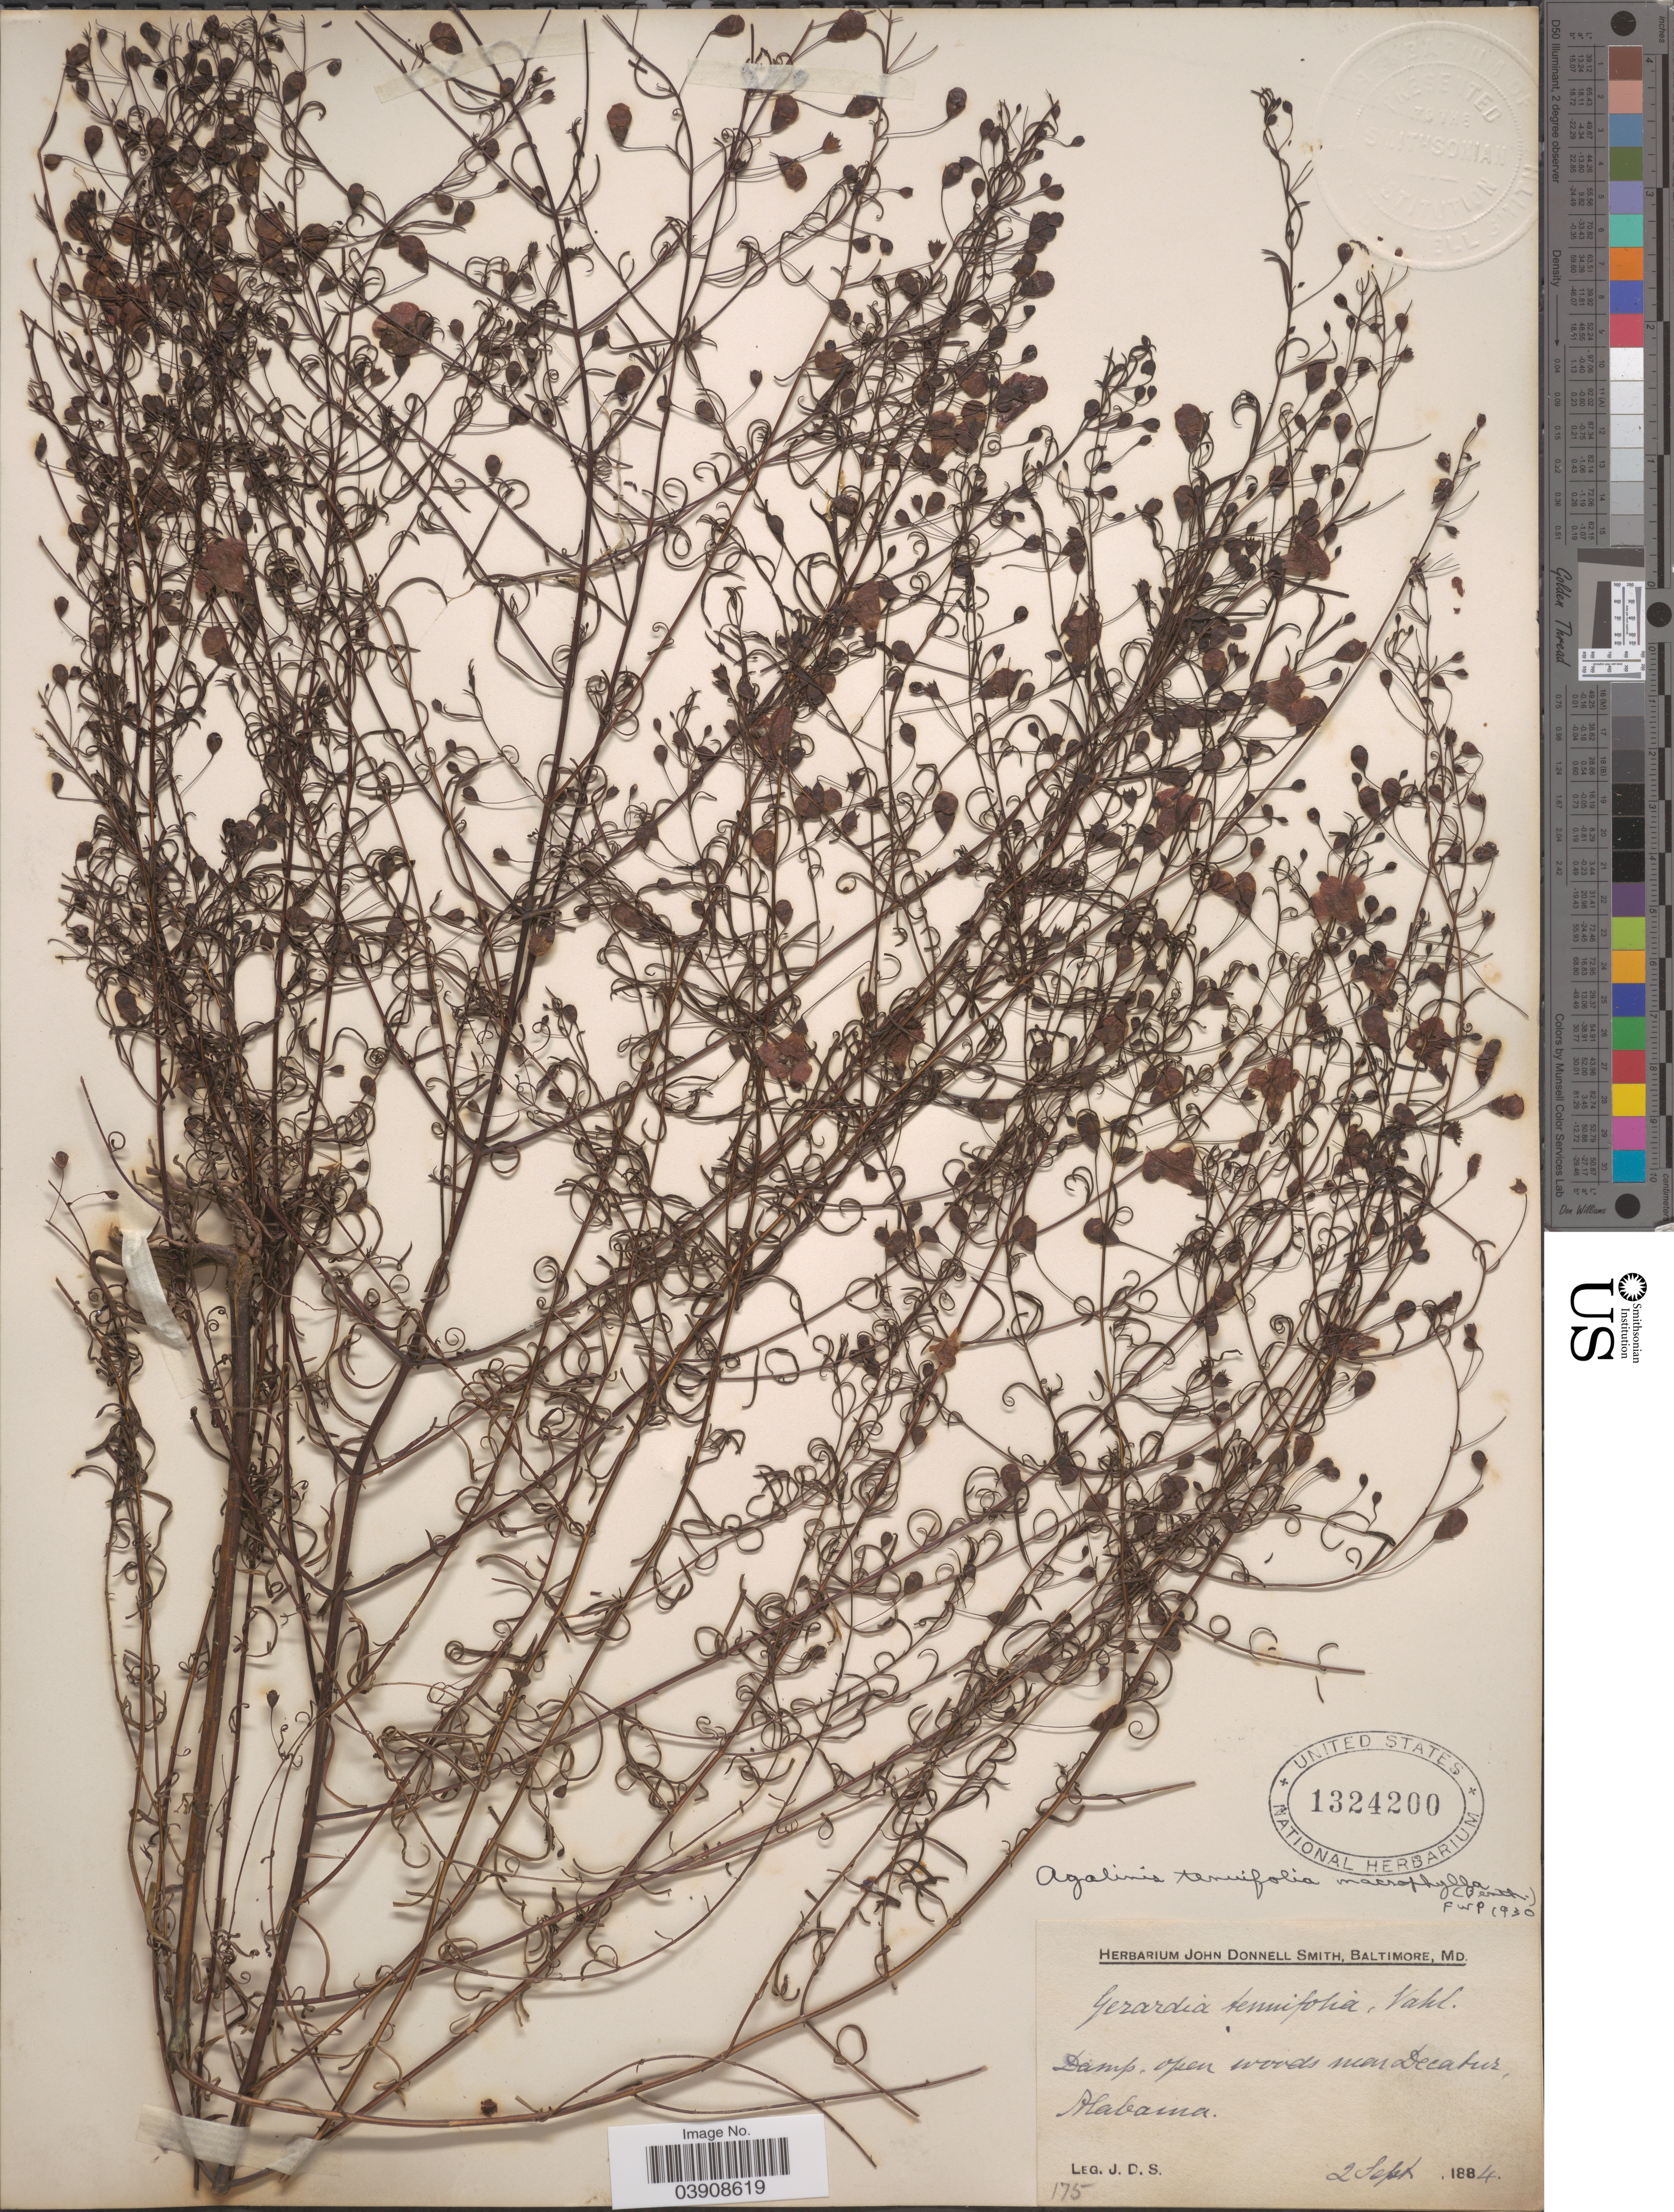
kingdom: Plantae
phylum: Tracheophyta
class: Magnoliopsida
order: Lamiales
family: Orobanchaceae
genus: Agalinis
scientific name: Agalinis tenuifolia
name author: (Vahl) Raf.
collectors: J. Donnell Smith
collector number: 175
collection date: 1884-09-02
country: United States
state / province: Alabama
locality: Damp, open woods near Decatur.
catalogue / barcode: US 1324200